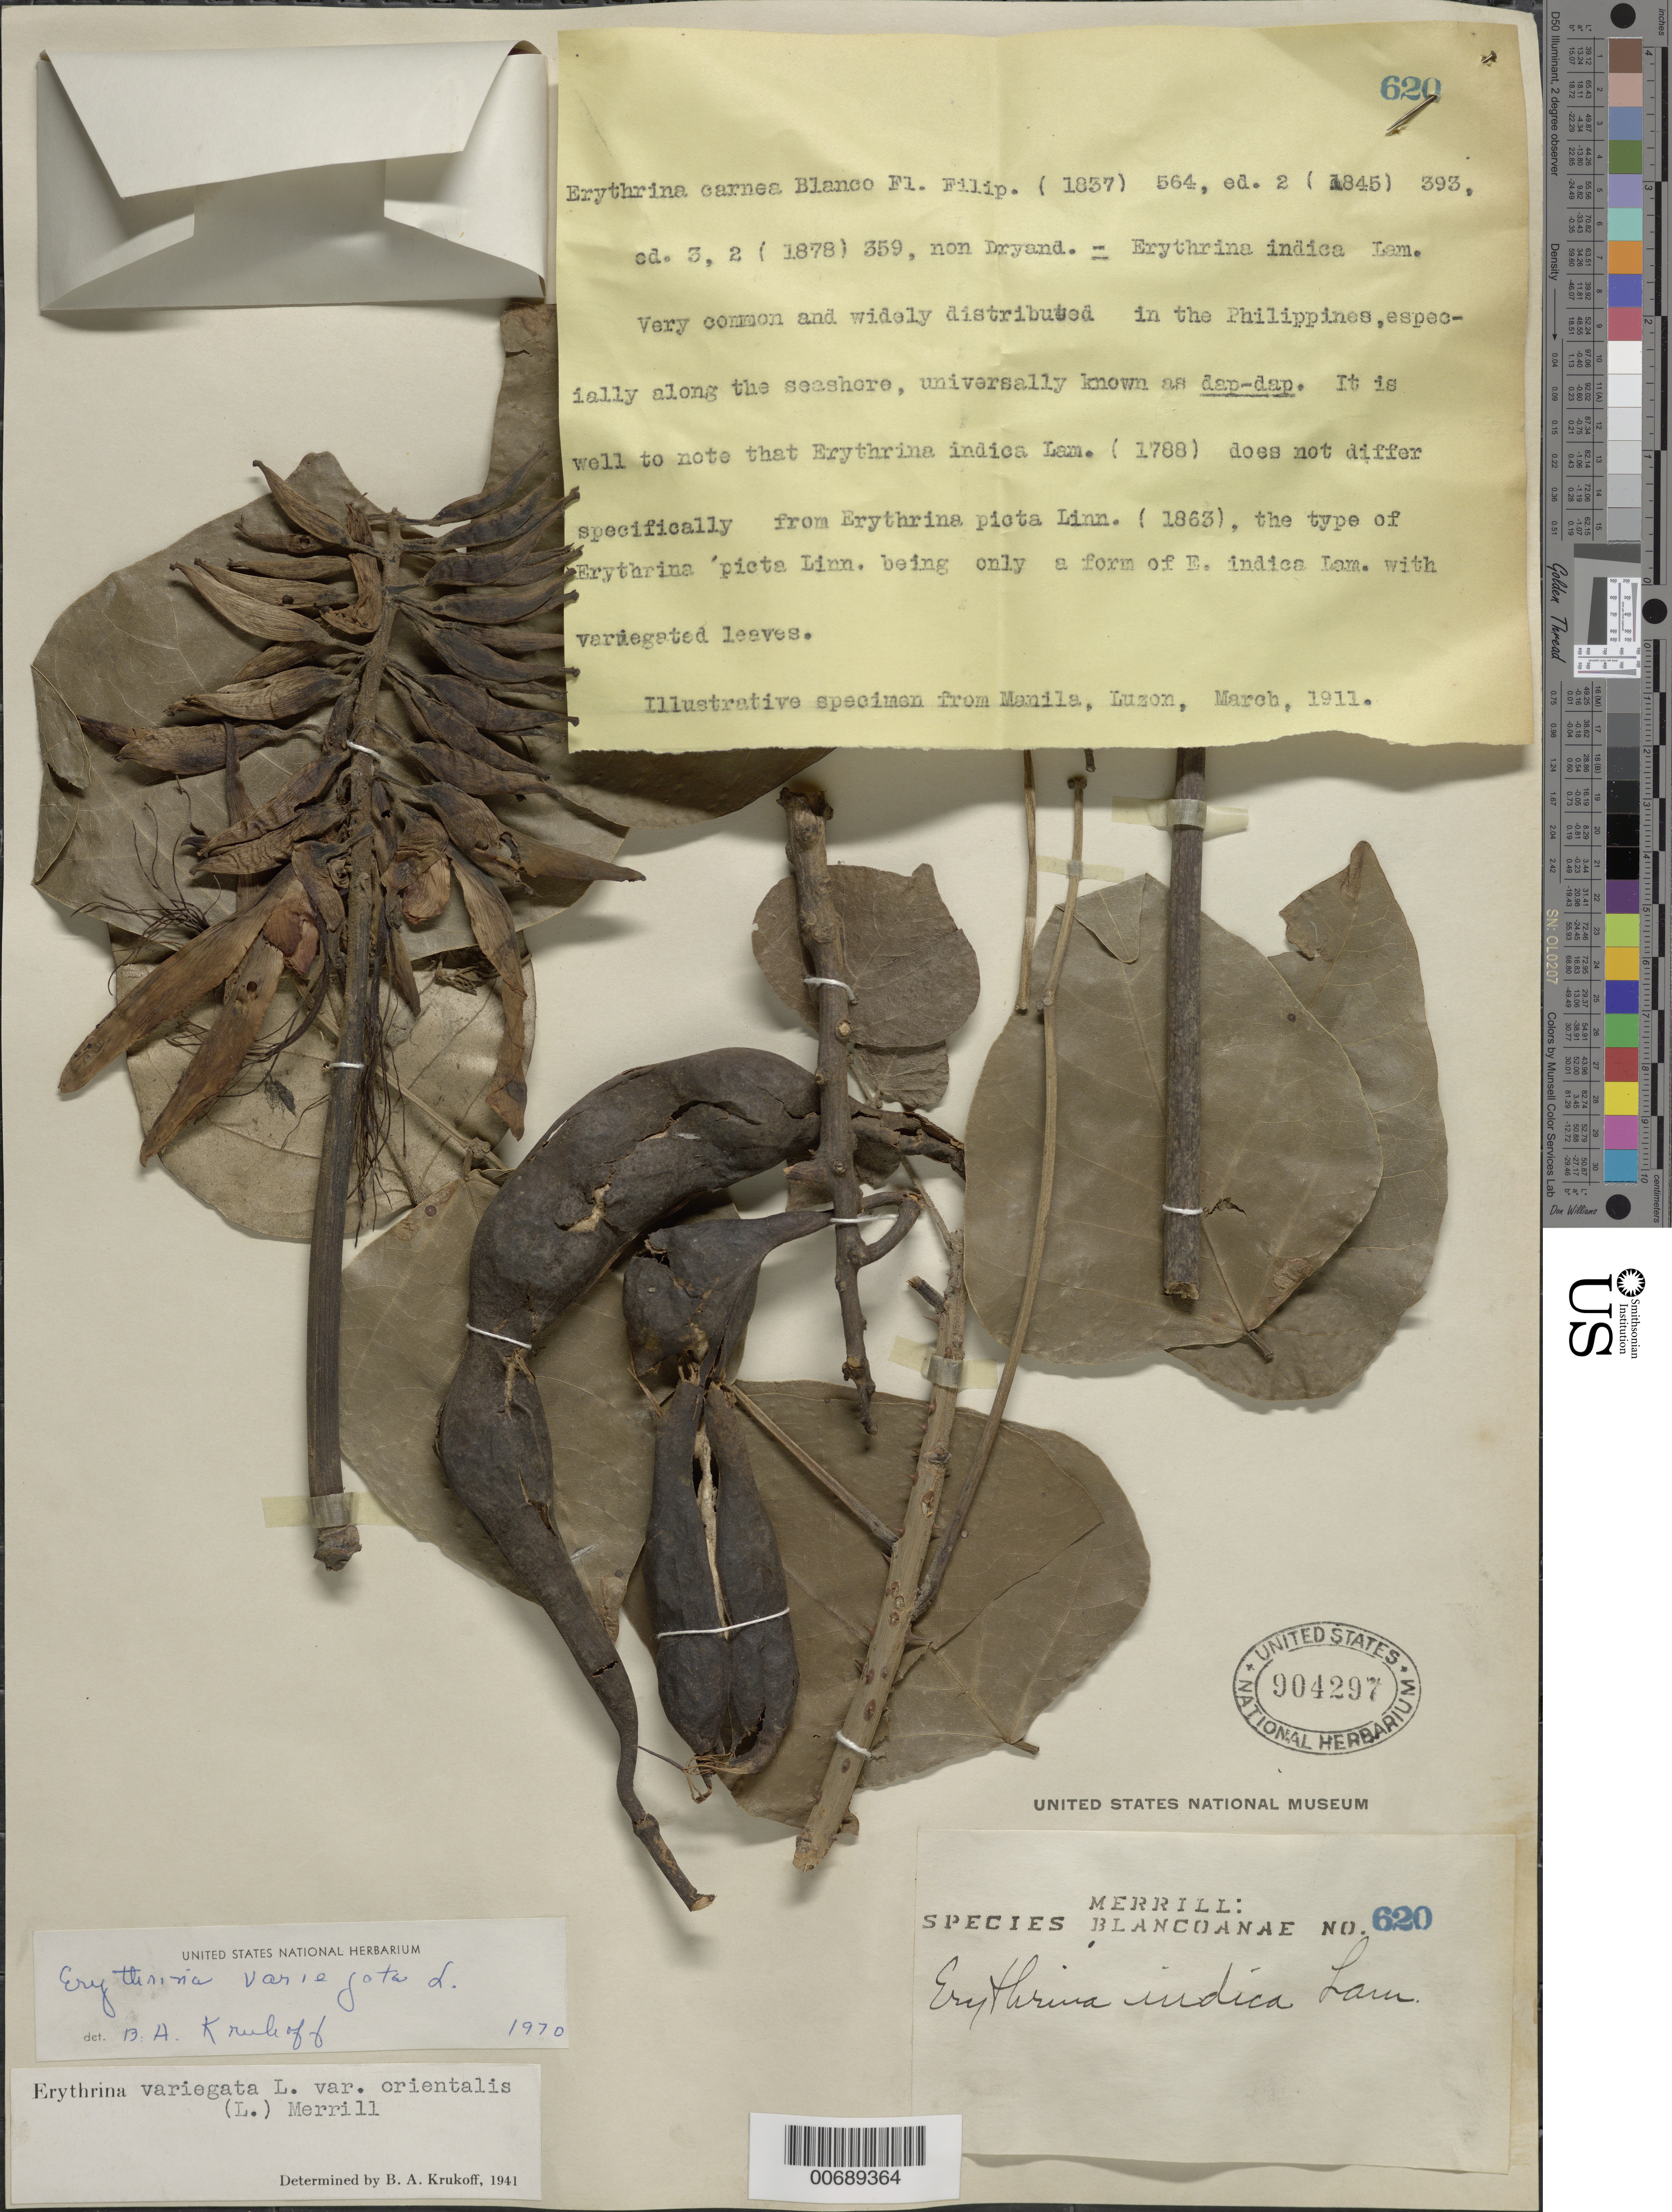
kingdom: Plantae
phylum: Tracheophyta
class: Magnoliopsida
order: Fabales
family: Fabaceae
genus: Erythrina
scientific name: Erythrina variegata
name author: L.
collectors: E. D. Merrill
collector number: Sp. Blancoan. 0620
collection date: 1914-01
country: Philippines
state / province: National Capital Region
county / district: Manila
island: Luzon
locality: Manila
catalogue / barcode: US 904297